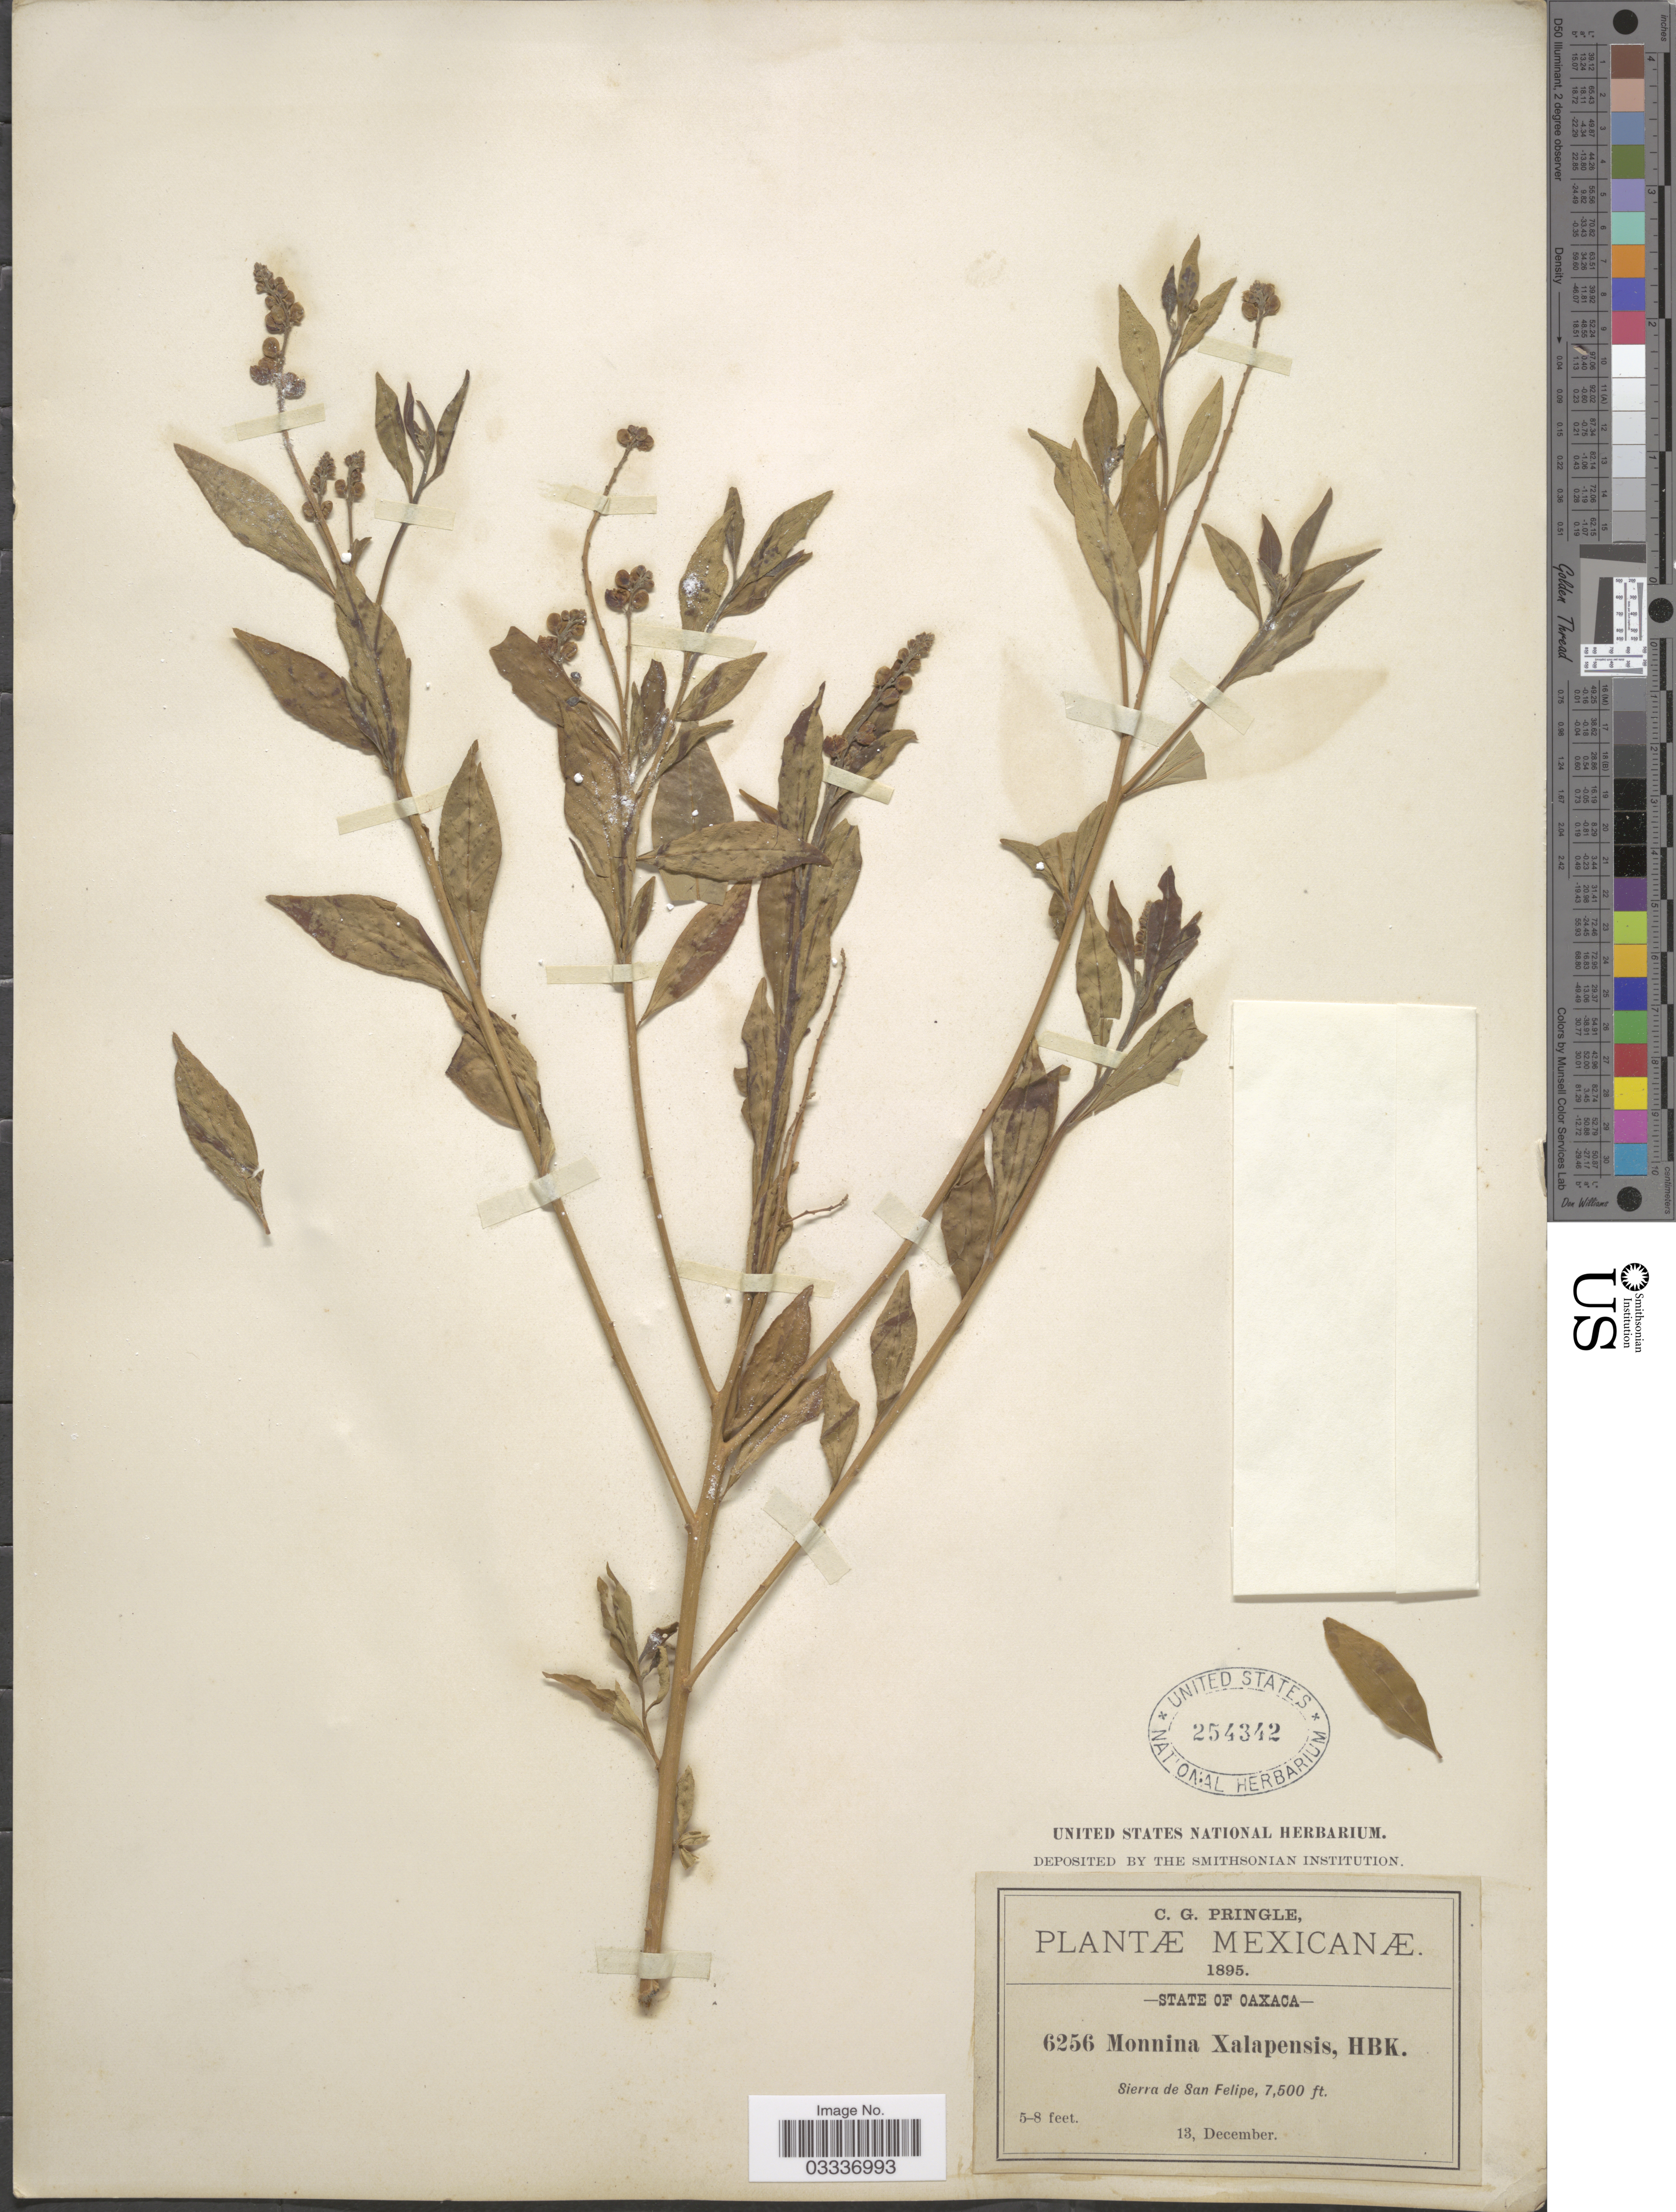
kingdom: Plantae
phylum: Tracheophyta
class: Magnoliopsida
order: Fabales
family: Polygalaceae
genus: Monnina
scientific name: Monnina xalapensis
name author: Kunth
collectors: C. G. Pringle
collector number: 6256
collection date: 1895-12-13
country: Mexico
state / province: Oaxaca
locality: Sierra de San Felipe.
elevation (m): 2286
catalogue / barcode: US 254342